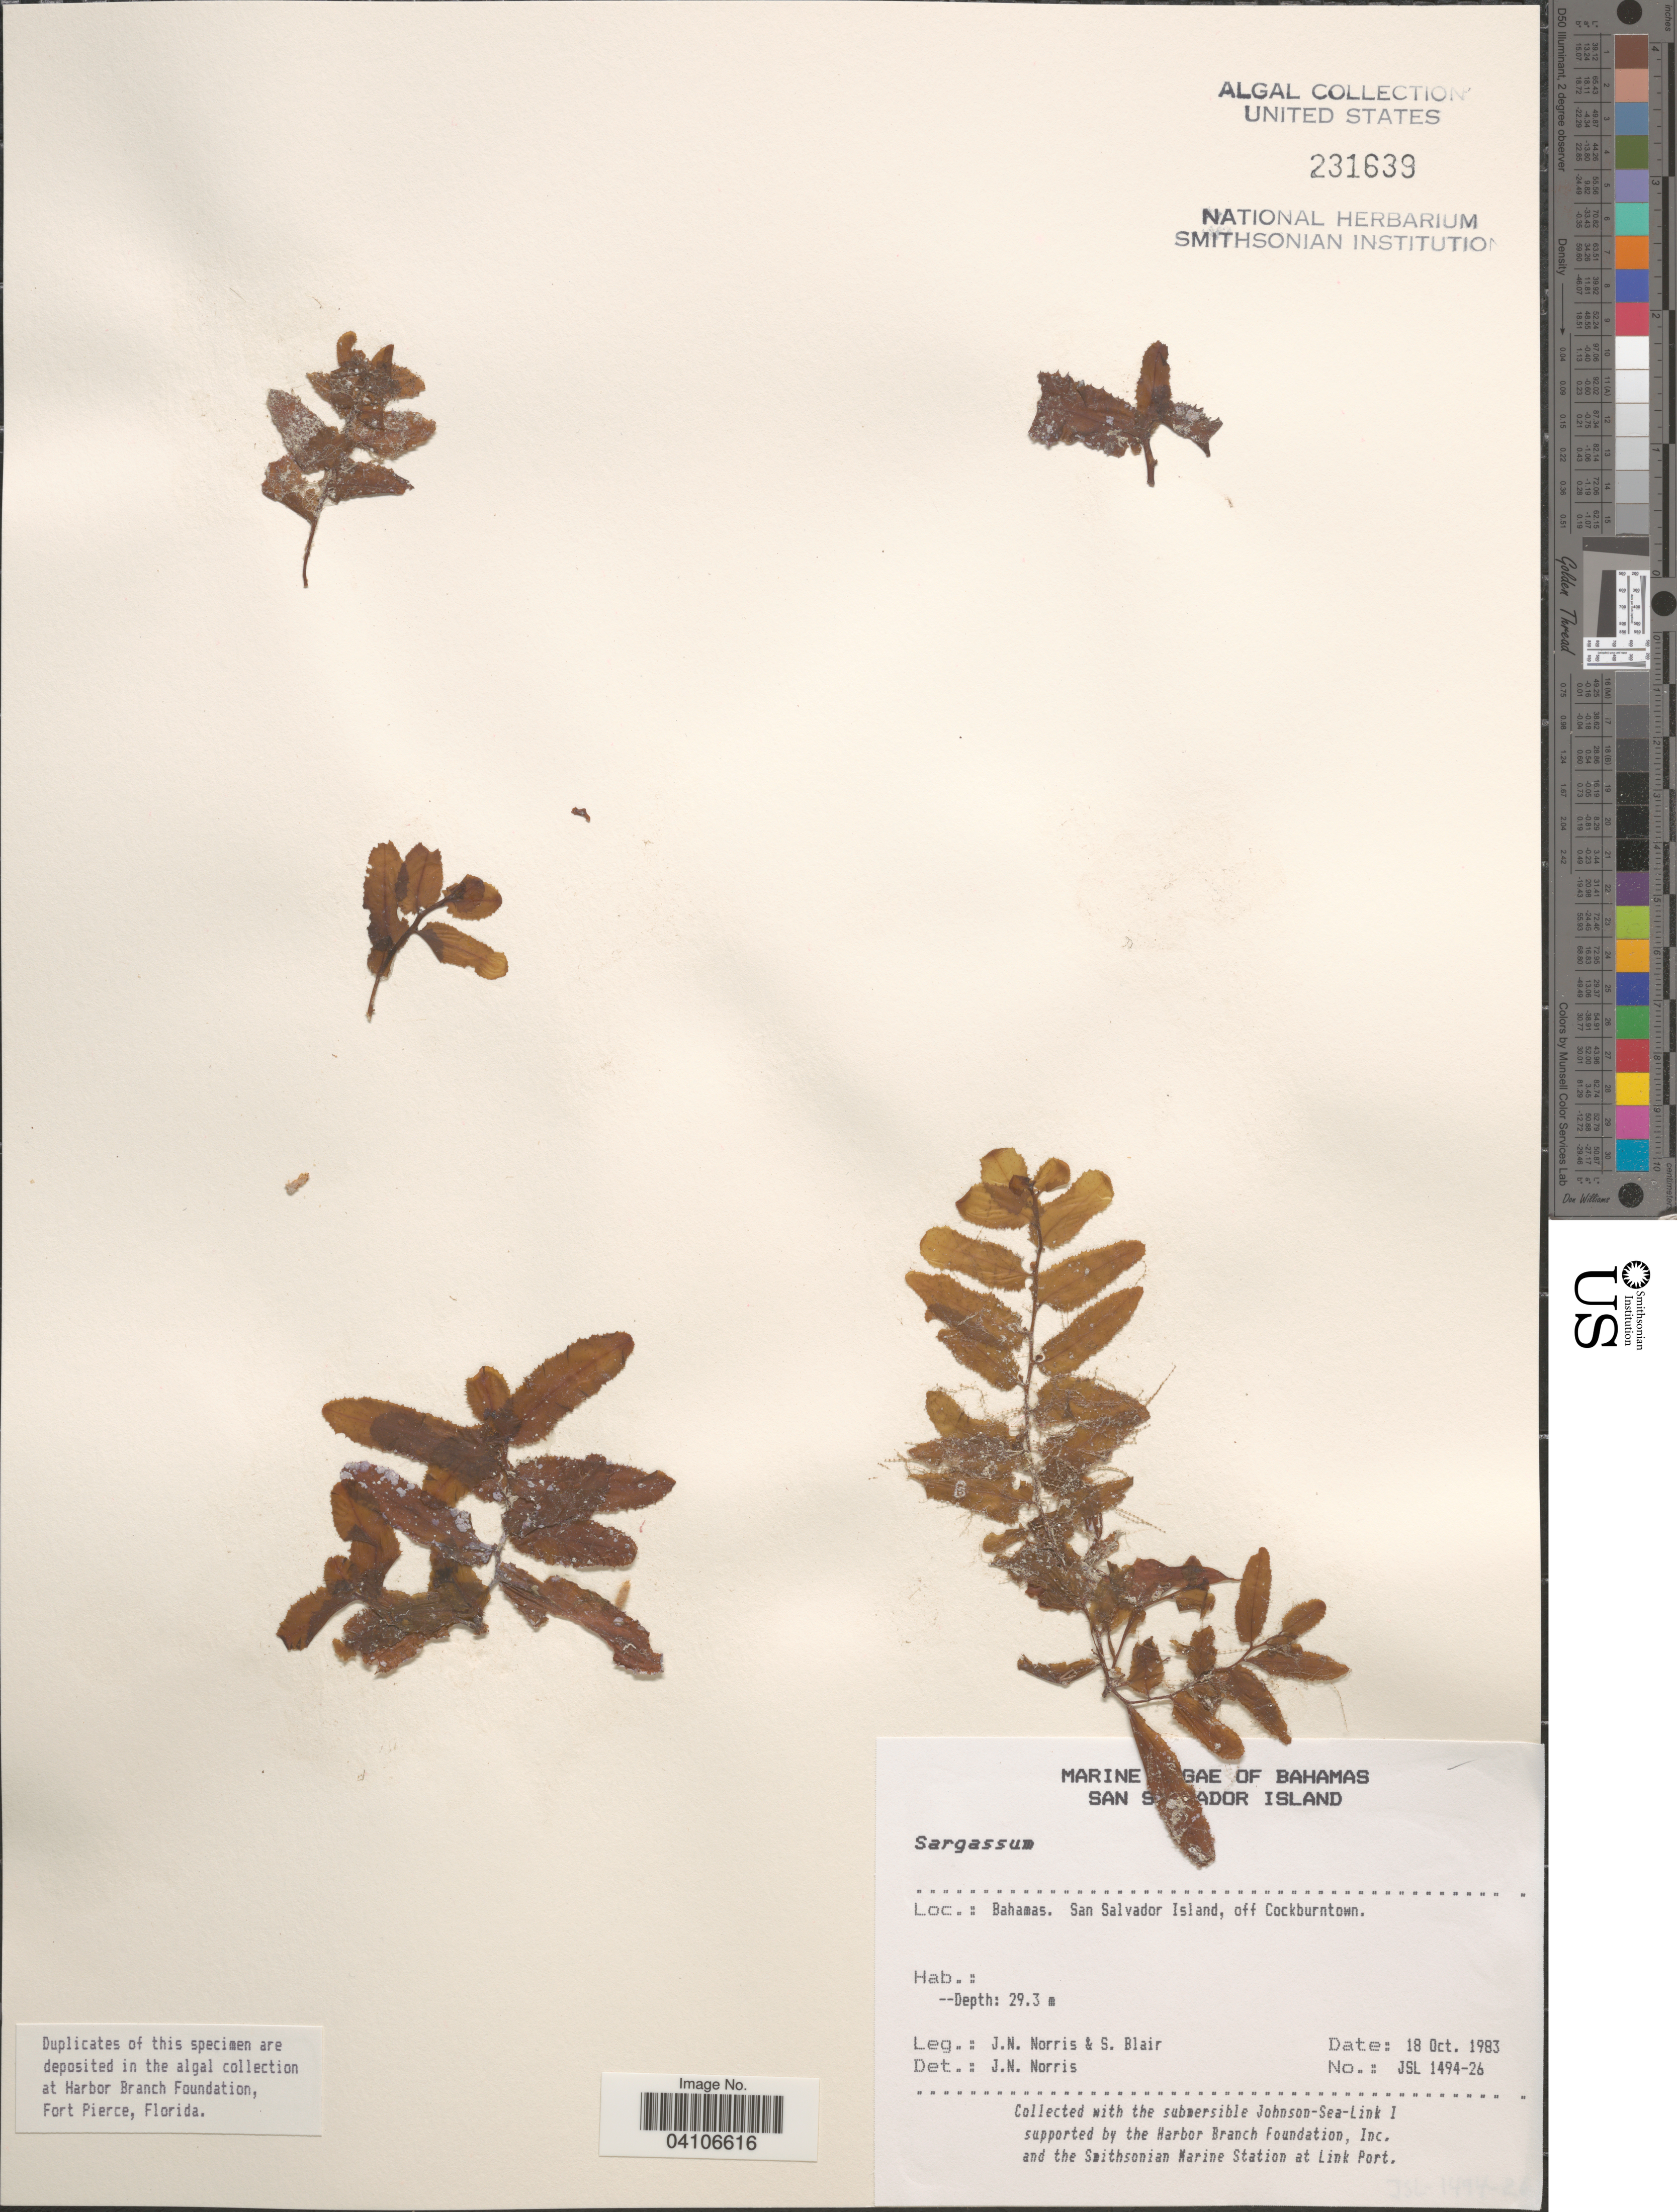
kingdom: Chromista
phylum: Ochrophyta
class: Phaeophyceae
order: Fucales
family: Sargassaceae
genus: Sargassum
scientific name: Sargassum sp.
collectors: J. Norris & S. M. Blair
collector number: JSL 1494-26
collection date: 1983-10-18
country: Bahamas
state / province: San Salvador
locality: San Salvador Island, off Cockburntown.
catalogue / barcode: US 231639